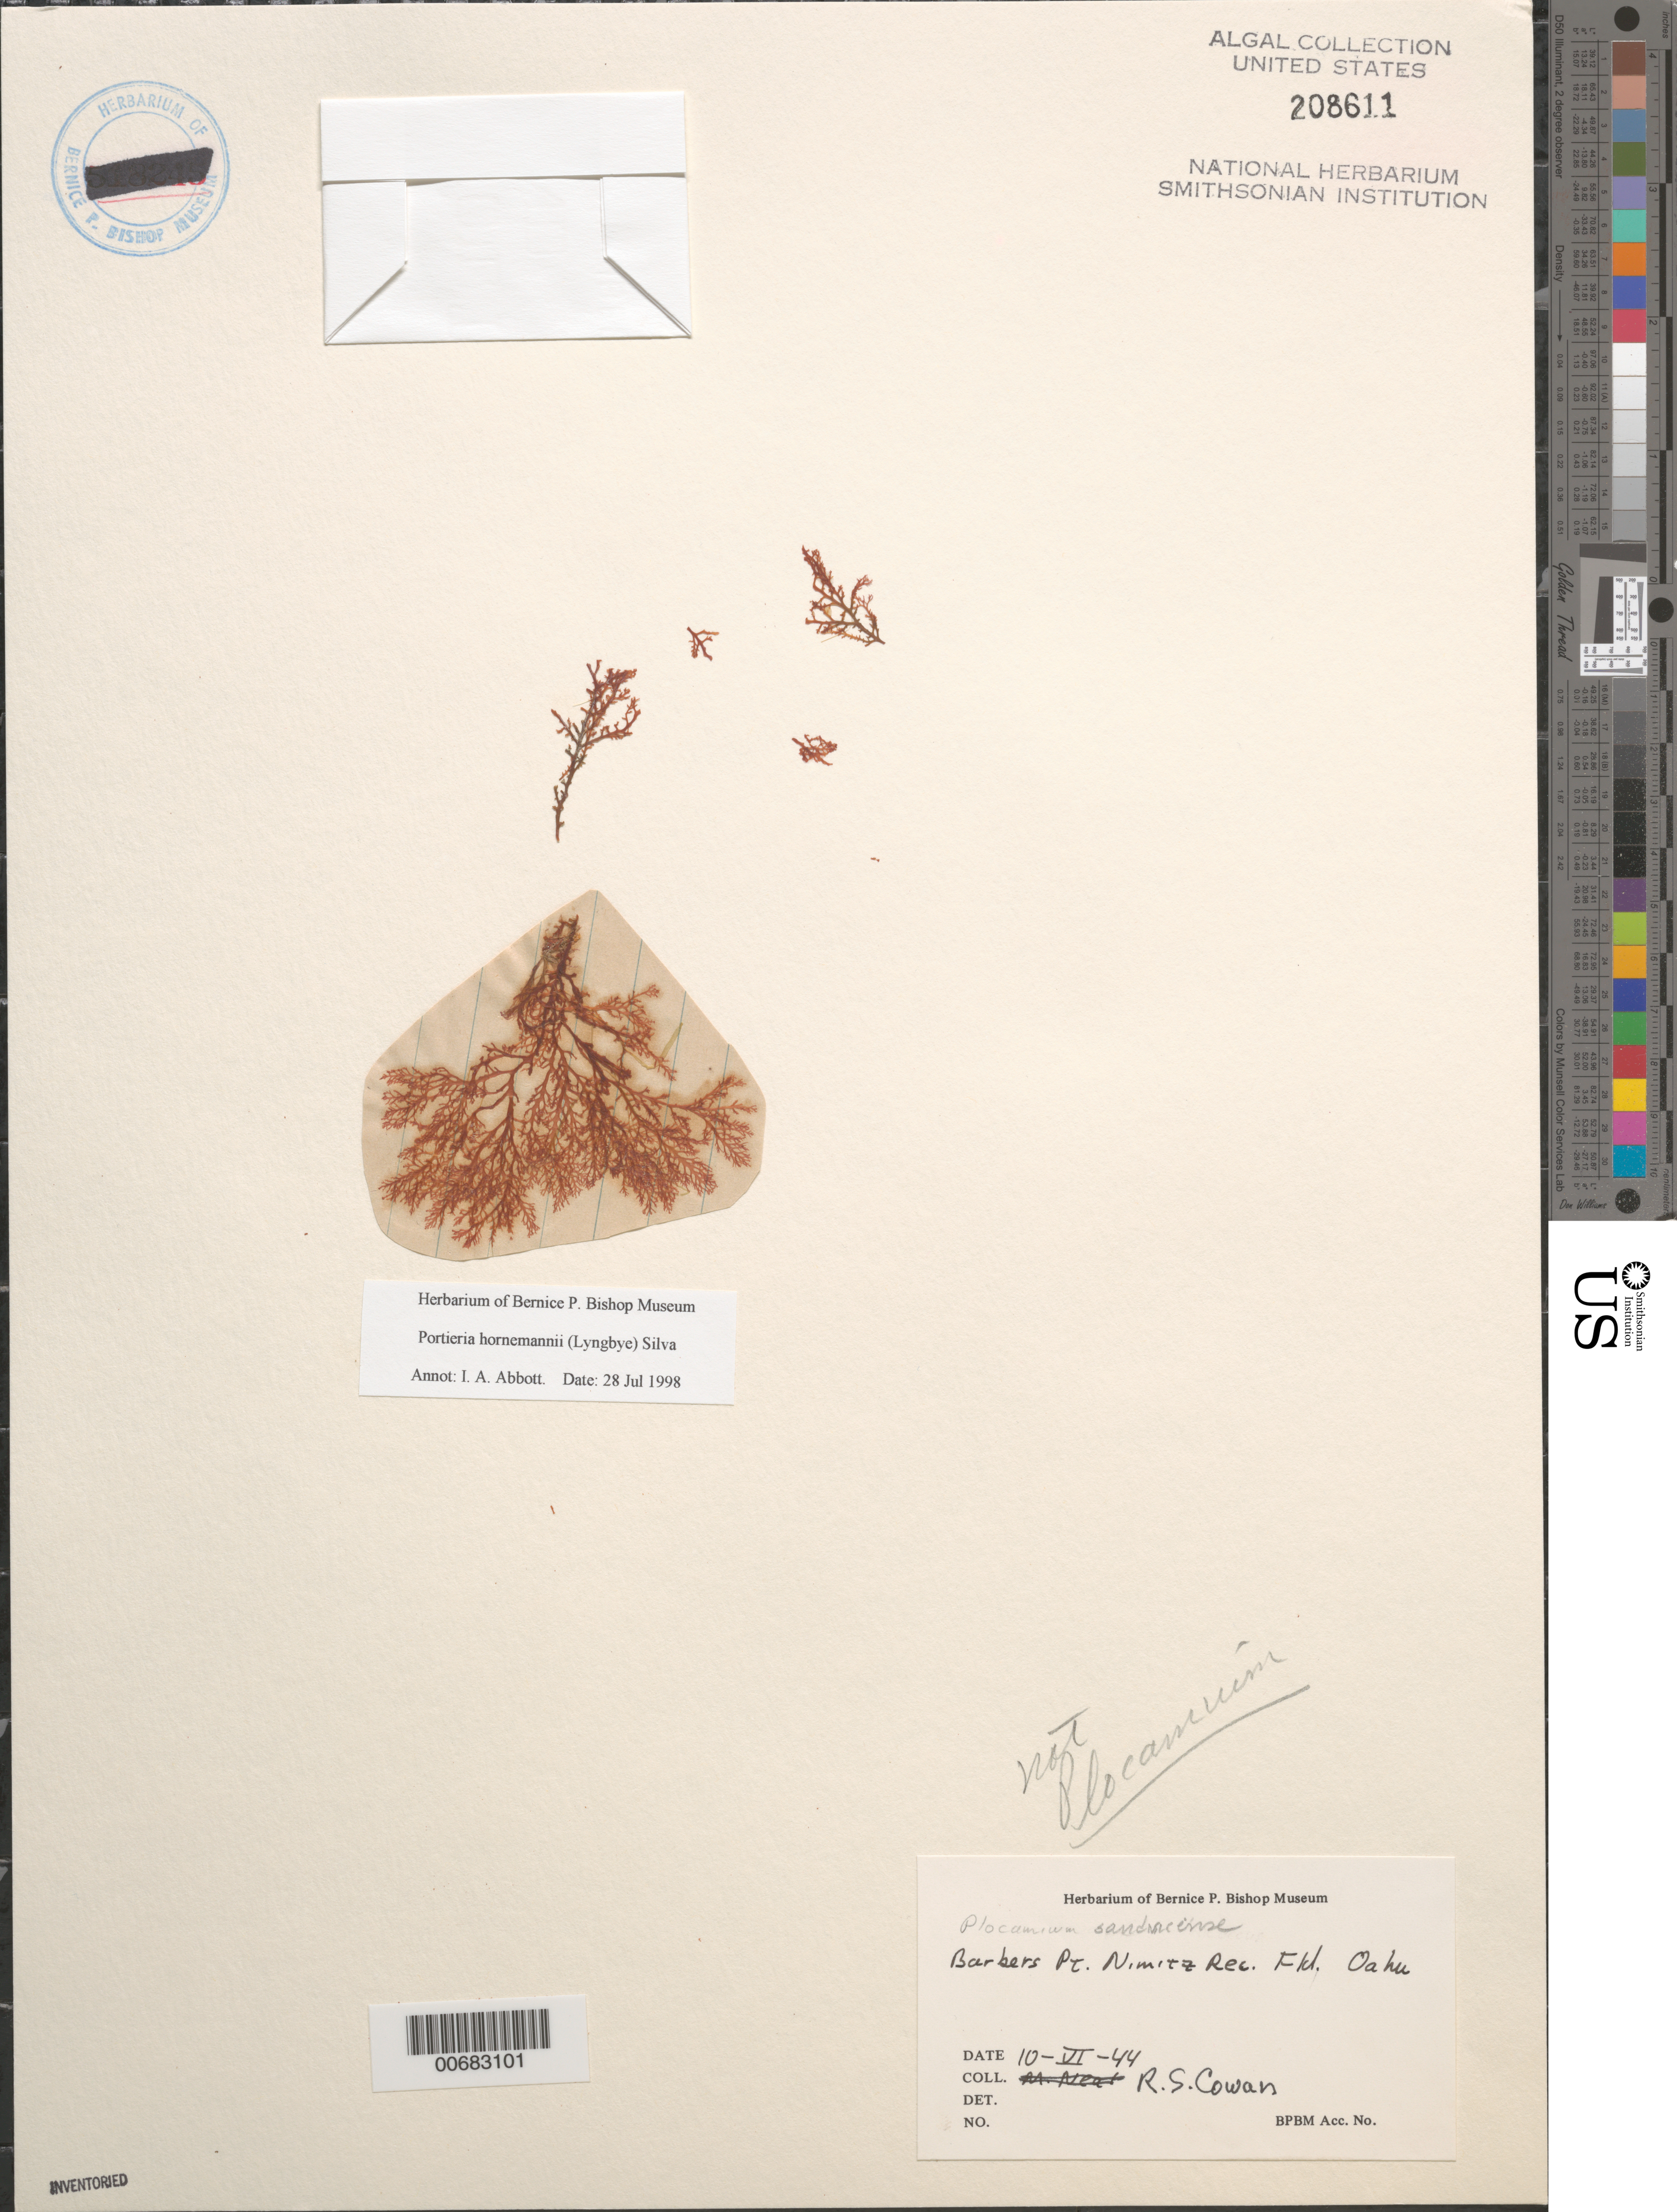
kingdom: Plantae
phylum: Rhodophyta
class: Florideophyceae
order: Gigartinales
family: Rhizophyllidaceae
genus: Portieria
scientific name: Portieria hornemannii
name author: (Lyngbye) P.C. Silva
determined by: Abbott, Isabella A.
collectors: R. S. Cowan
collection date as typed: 10 Jun 1944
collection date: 1944-06-10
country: United States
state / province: Hawaii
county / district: Honolulu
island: Oahu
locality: Barbers Point (Barber's Point), Nimitz Recreation Beach or Nimitz Recreation Field (Naval Air Station)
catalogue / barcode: US 208611